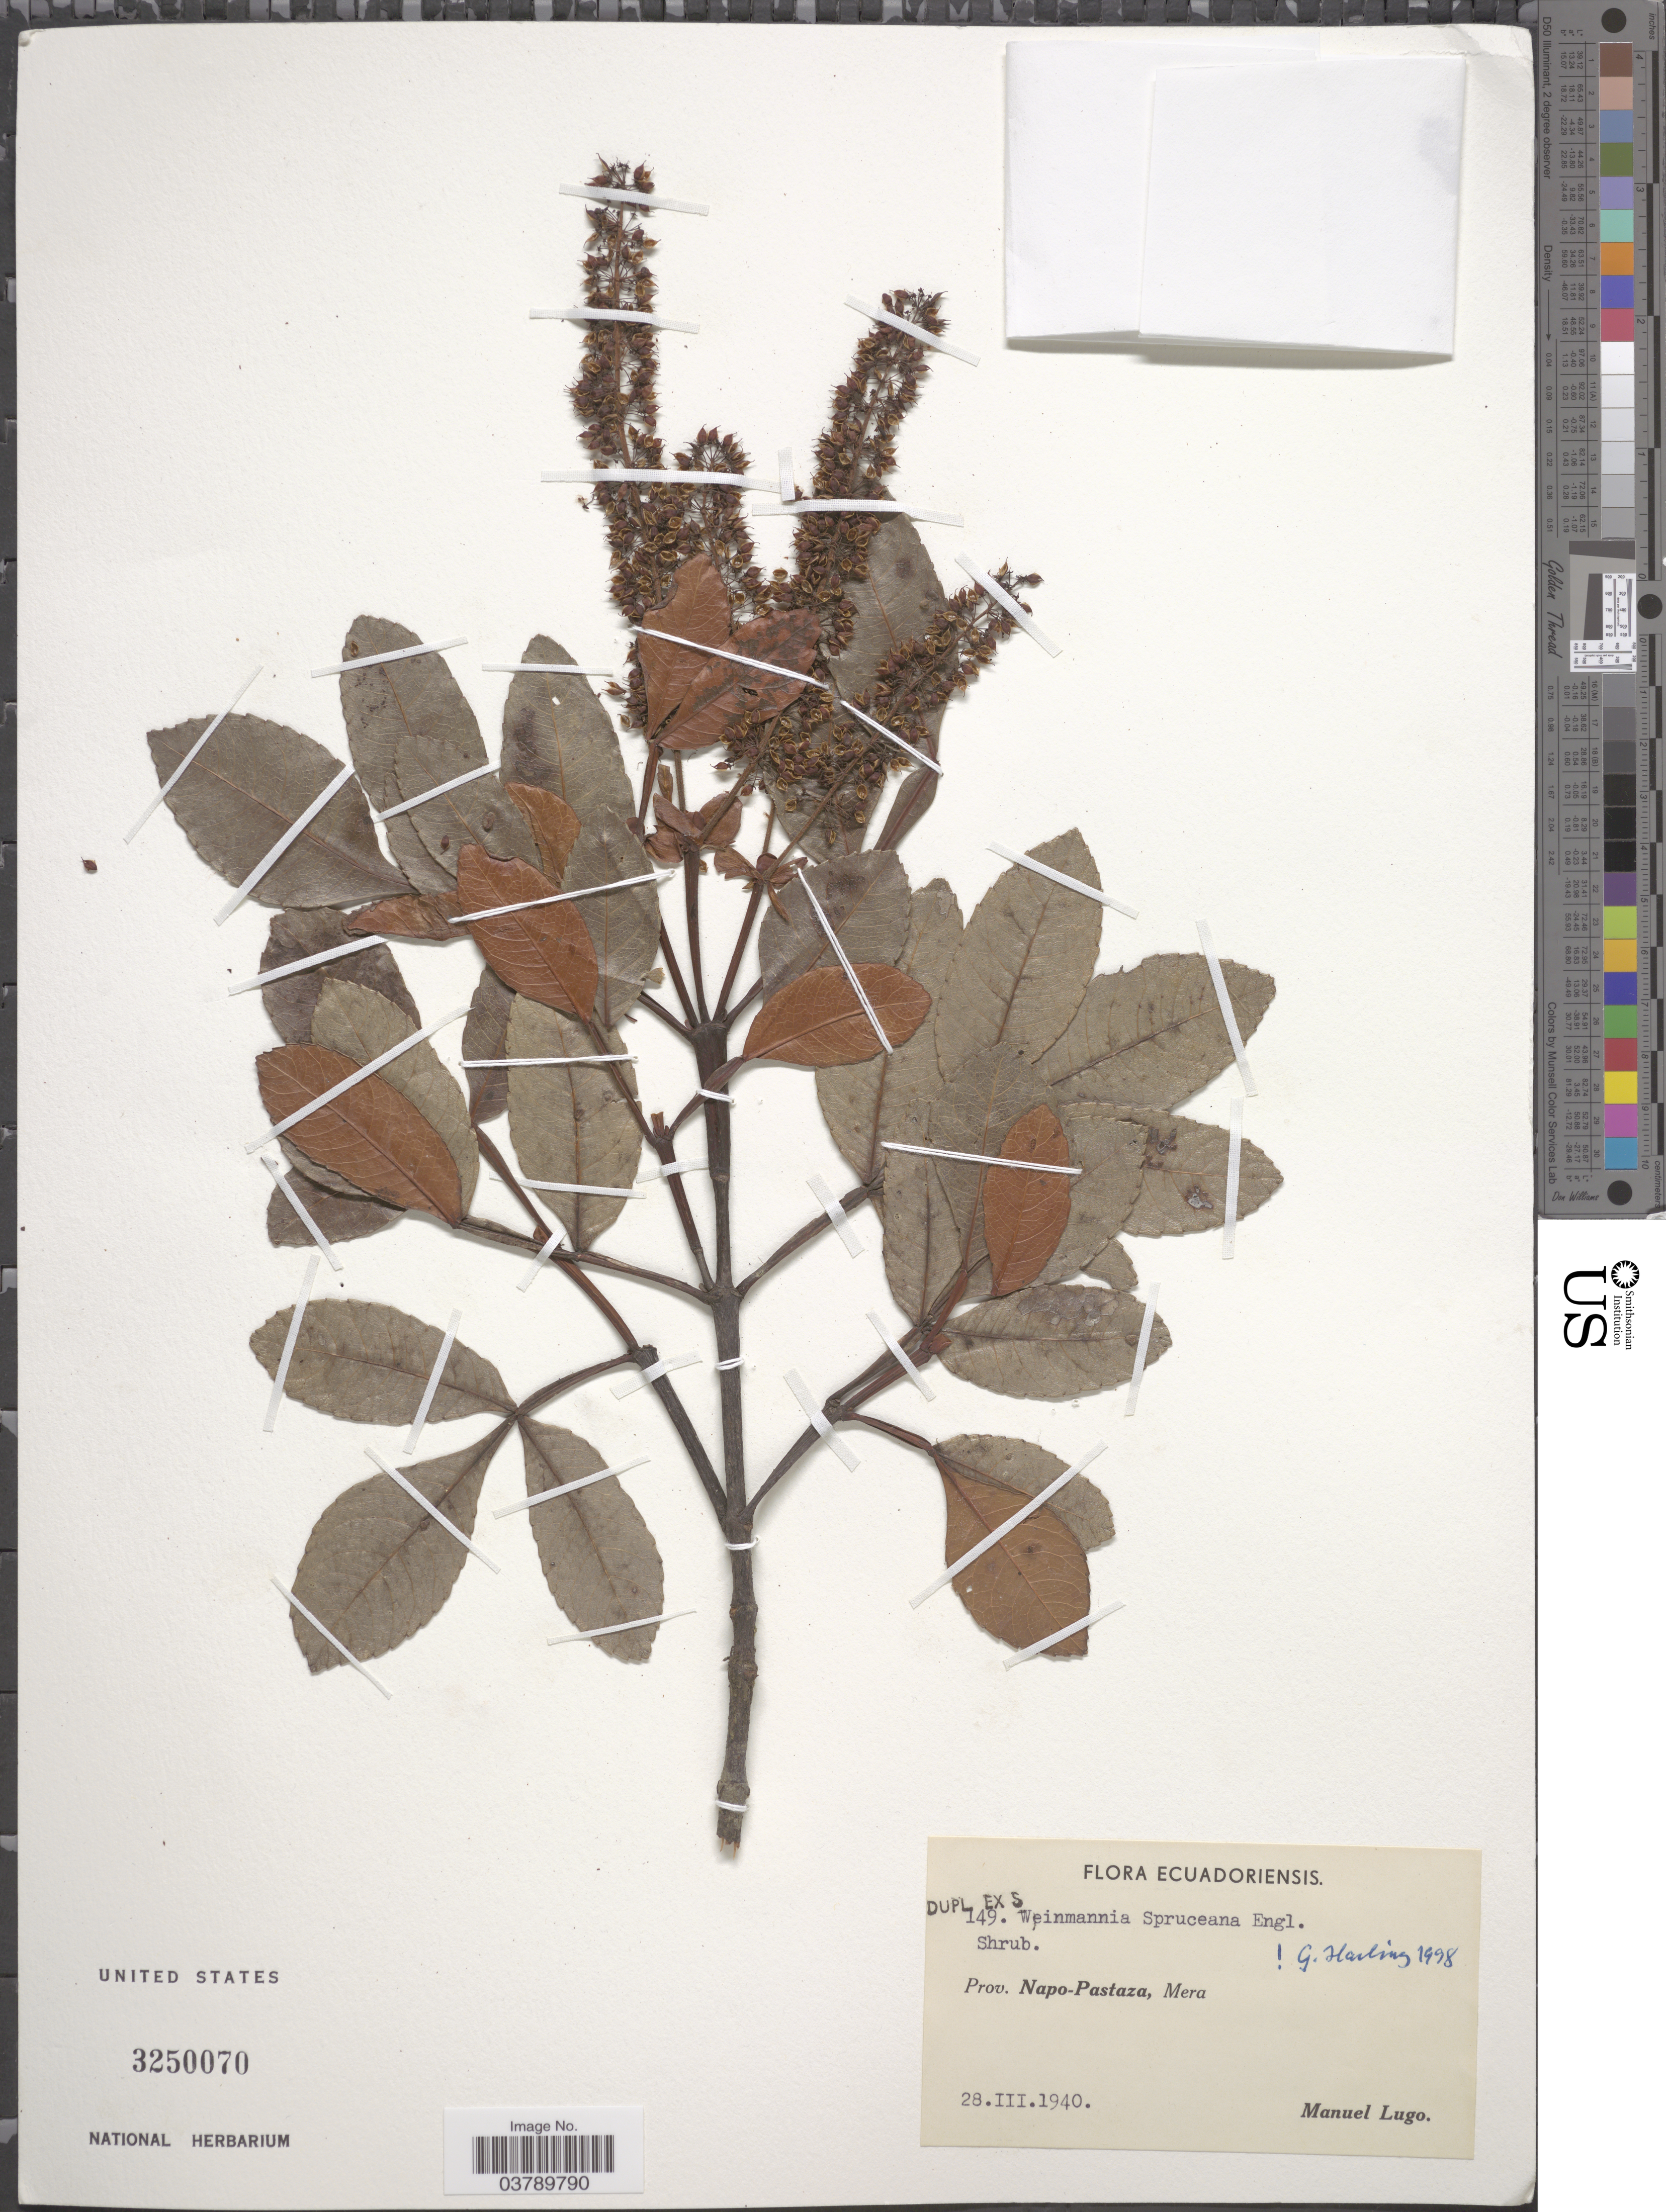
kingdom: Plantae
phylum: Tracheophyta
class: Magnoliopsida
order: Oxalidales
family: Cunoniaceae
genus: Weinmannia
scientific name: Weinmannia spruceana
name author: Engl.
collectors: M. Lugo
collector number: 149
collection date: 1940-03-28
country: Ecuador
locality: Prov. Napo-Pastaza, Mera.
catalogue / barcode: US 3250070